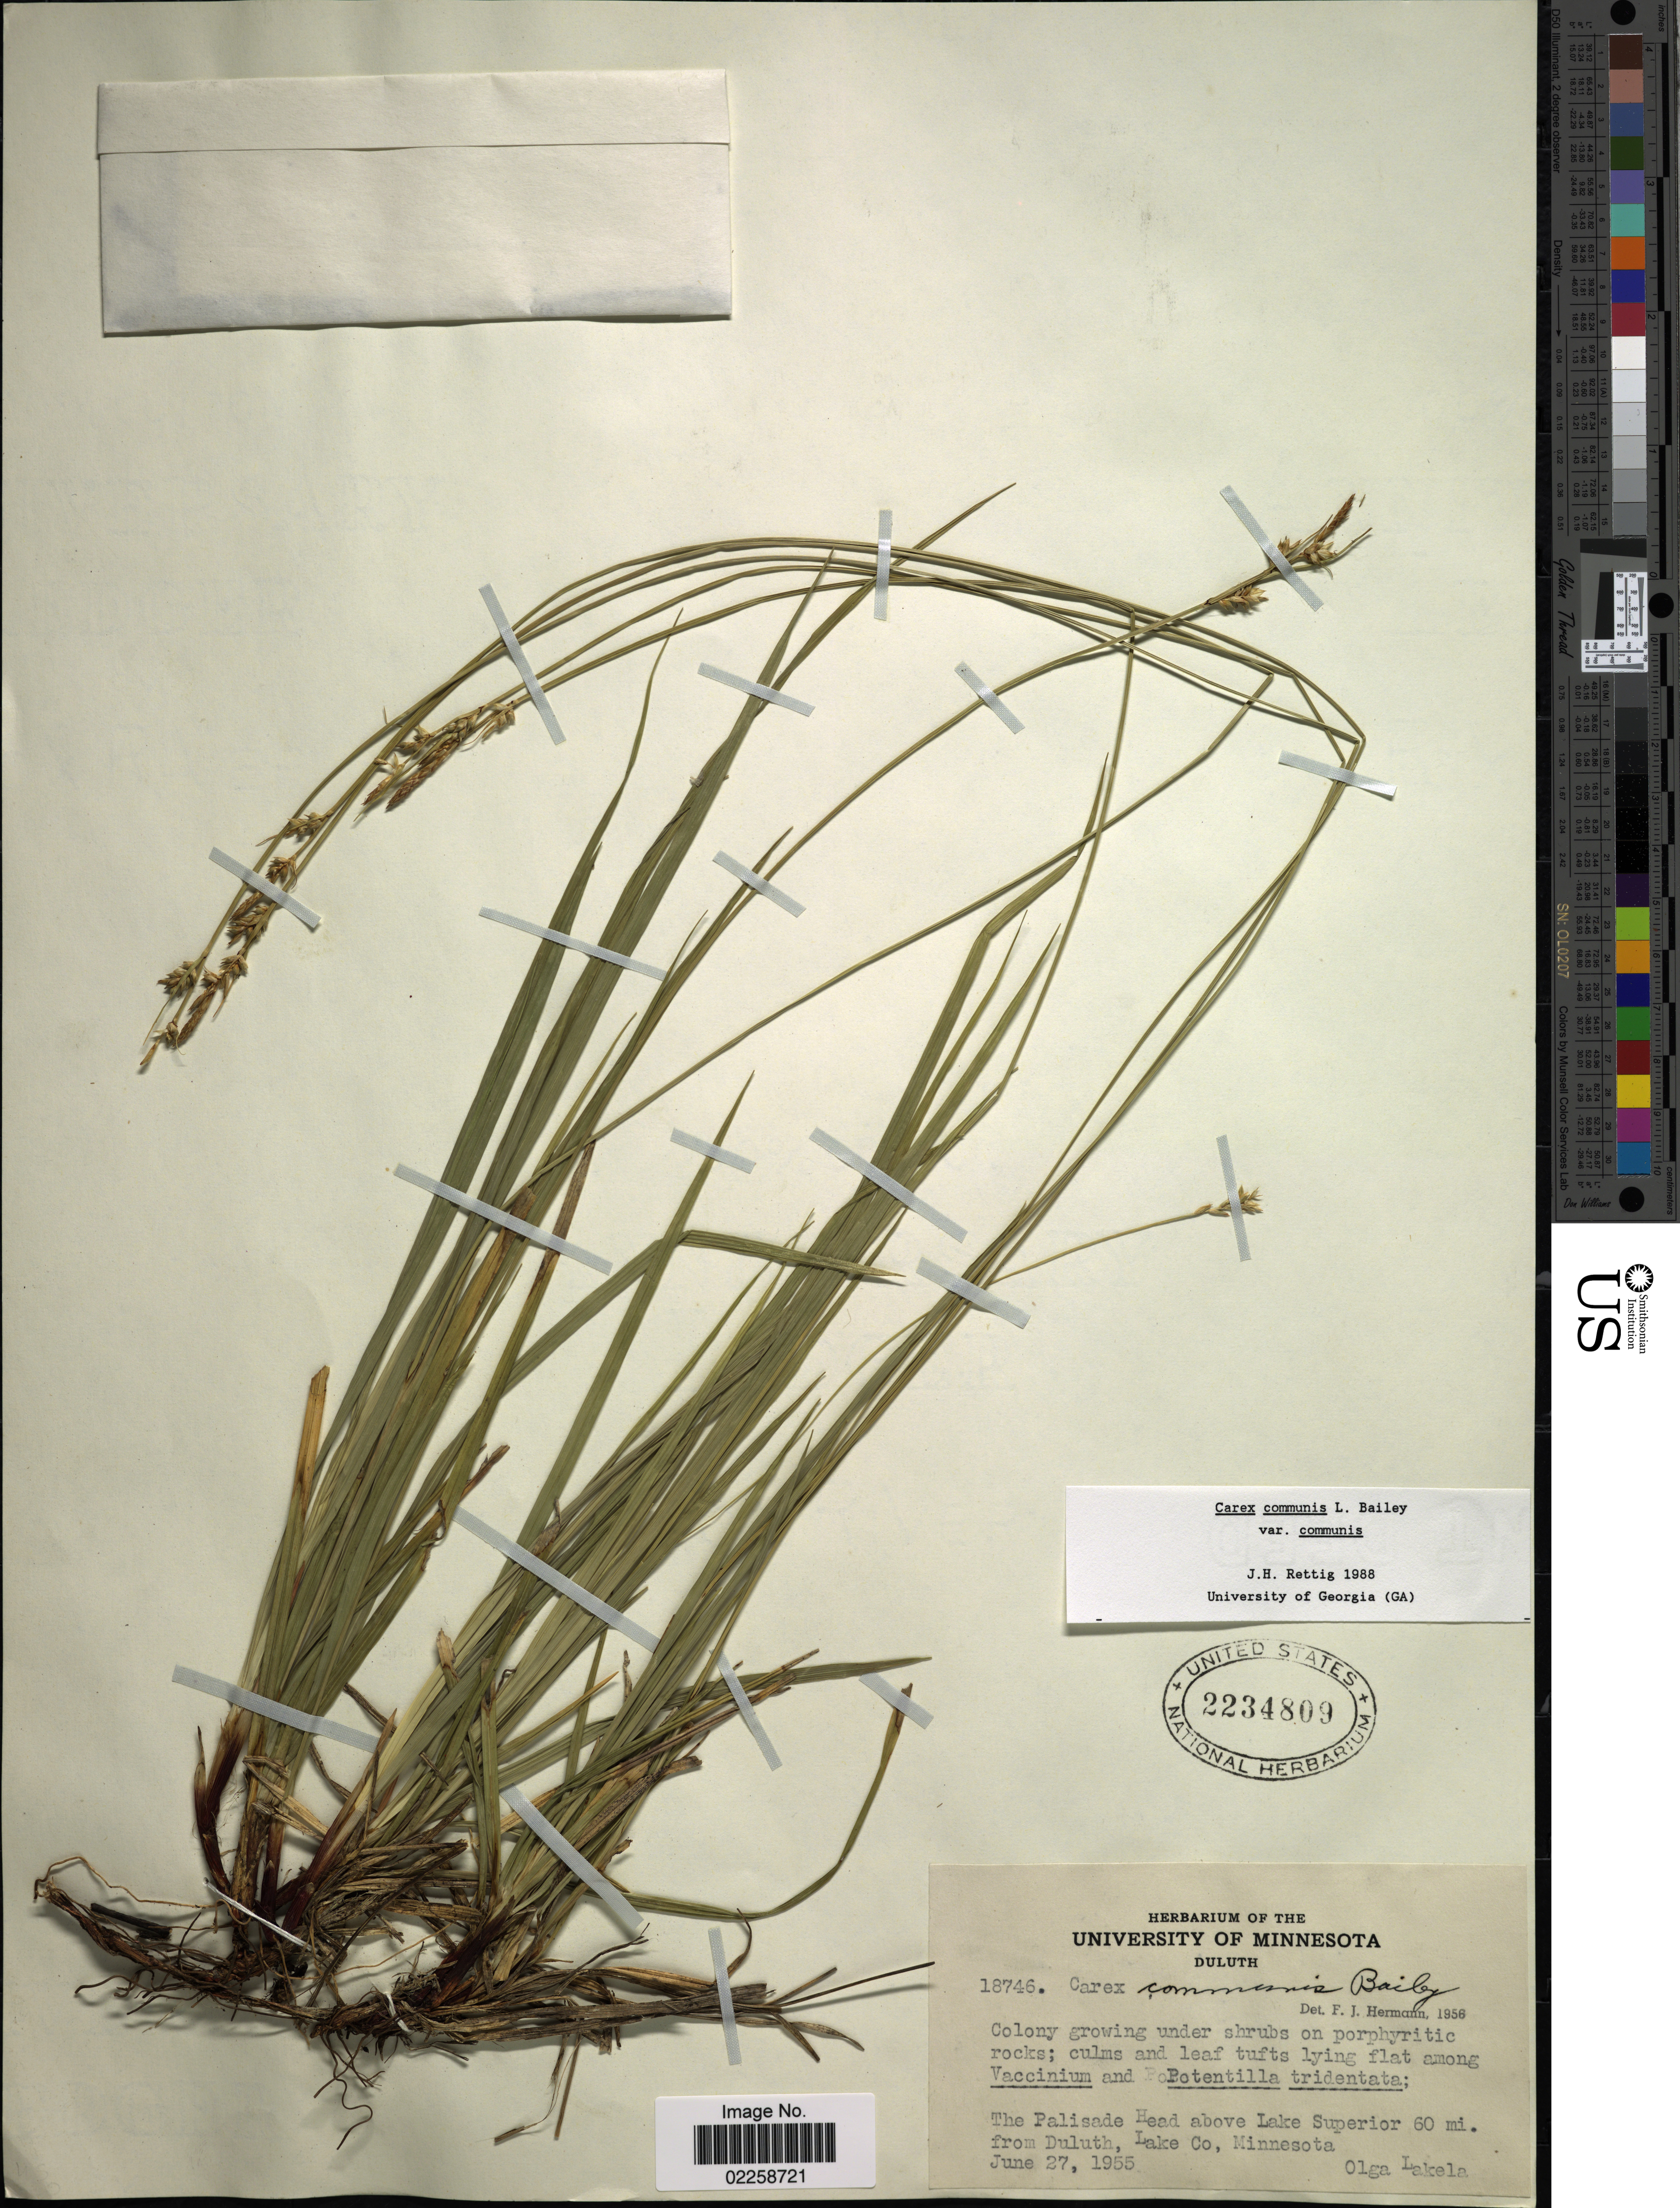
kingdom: Plantae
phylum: Tracheophyta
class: Liliopsida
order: Poales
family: Cyperaceae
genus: Carex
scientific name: Carex communis var. communis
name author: L.H. Bailey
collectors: O. K. Lakela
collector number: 18746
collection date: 1955-06-27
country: United States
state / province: Minnesota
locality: The Palisade Head above Lake Superior 60 mi. from Duluth, Lake Co., Minnesota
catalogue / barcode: US 2234809